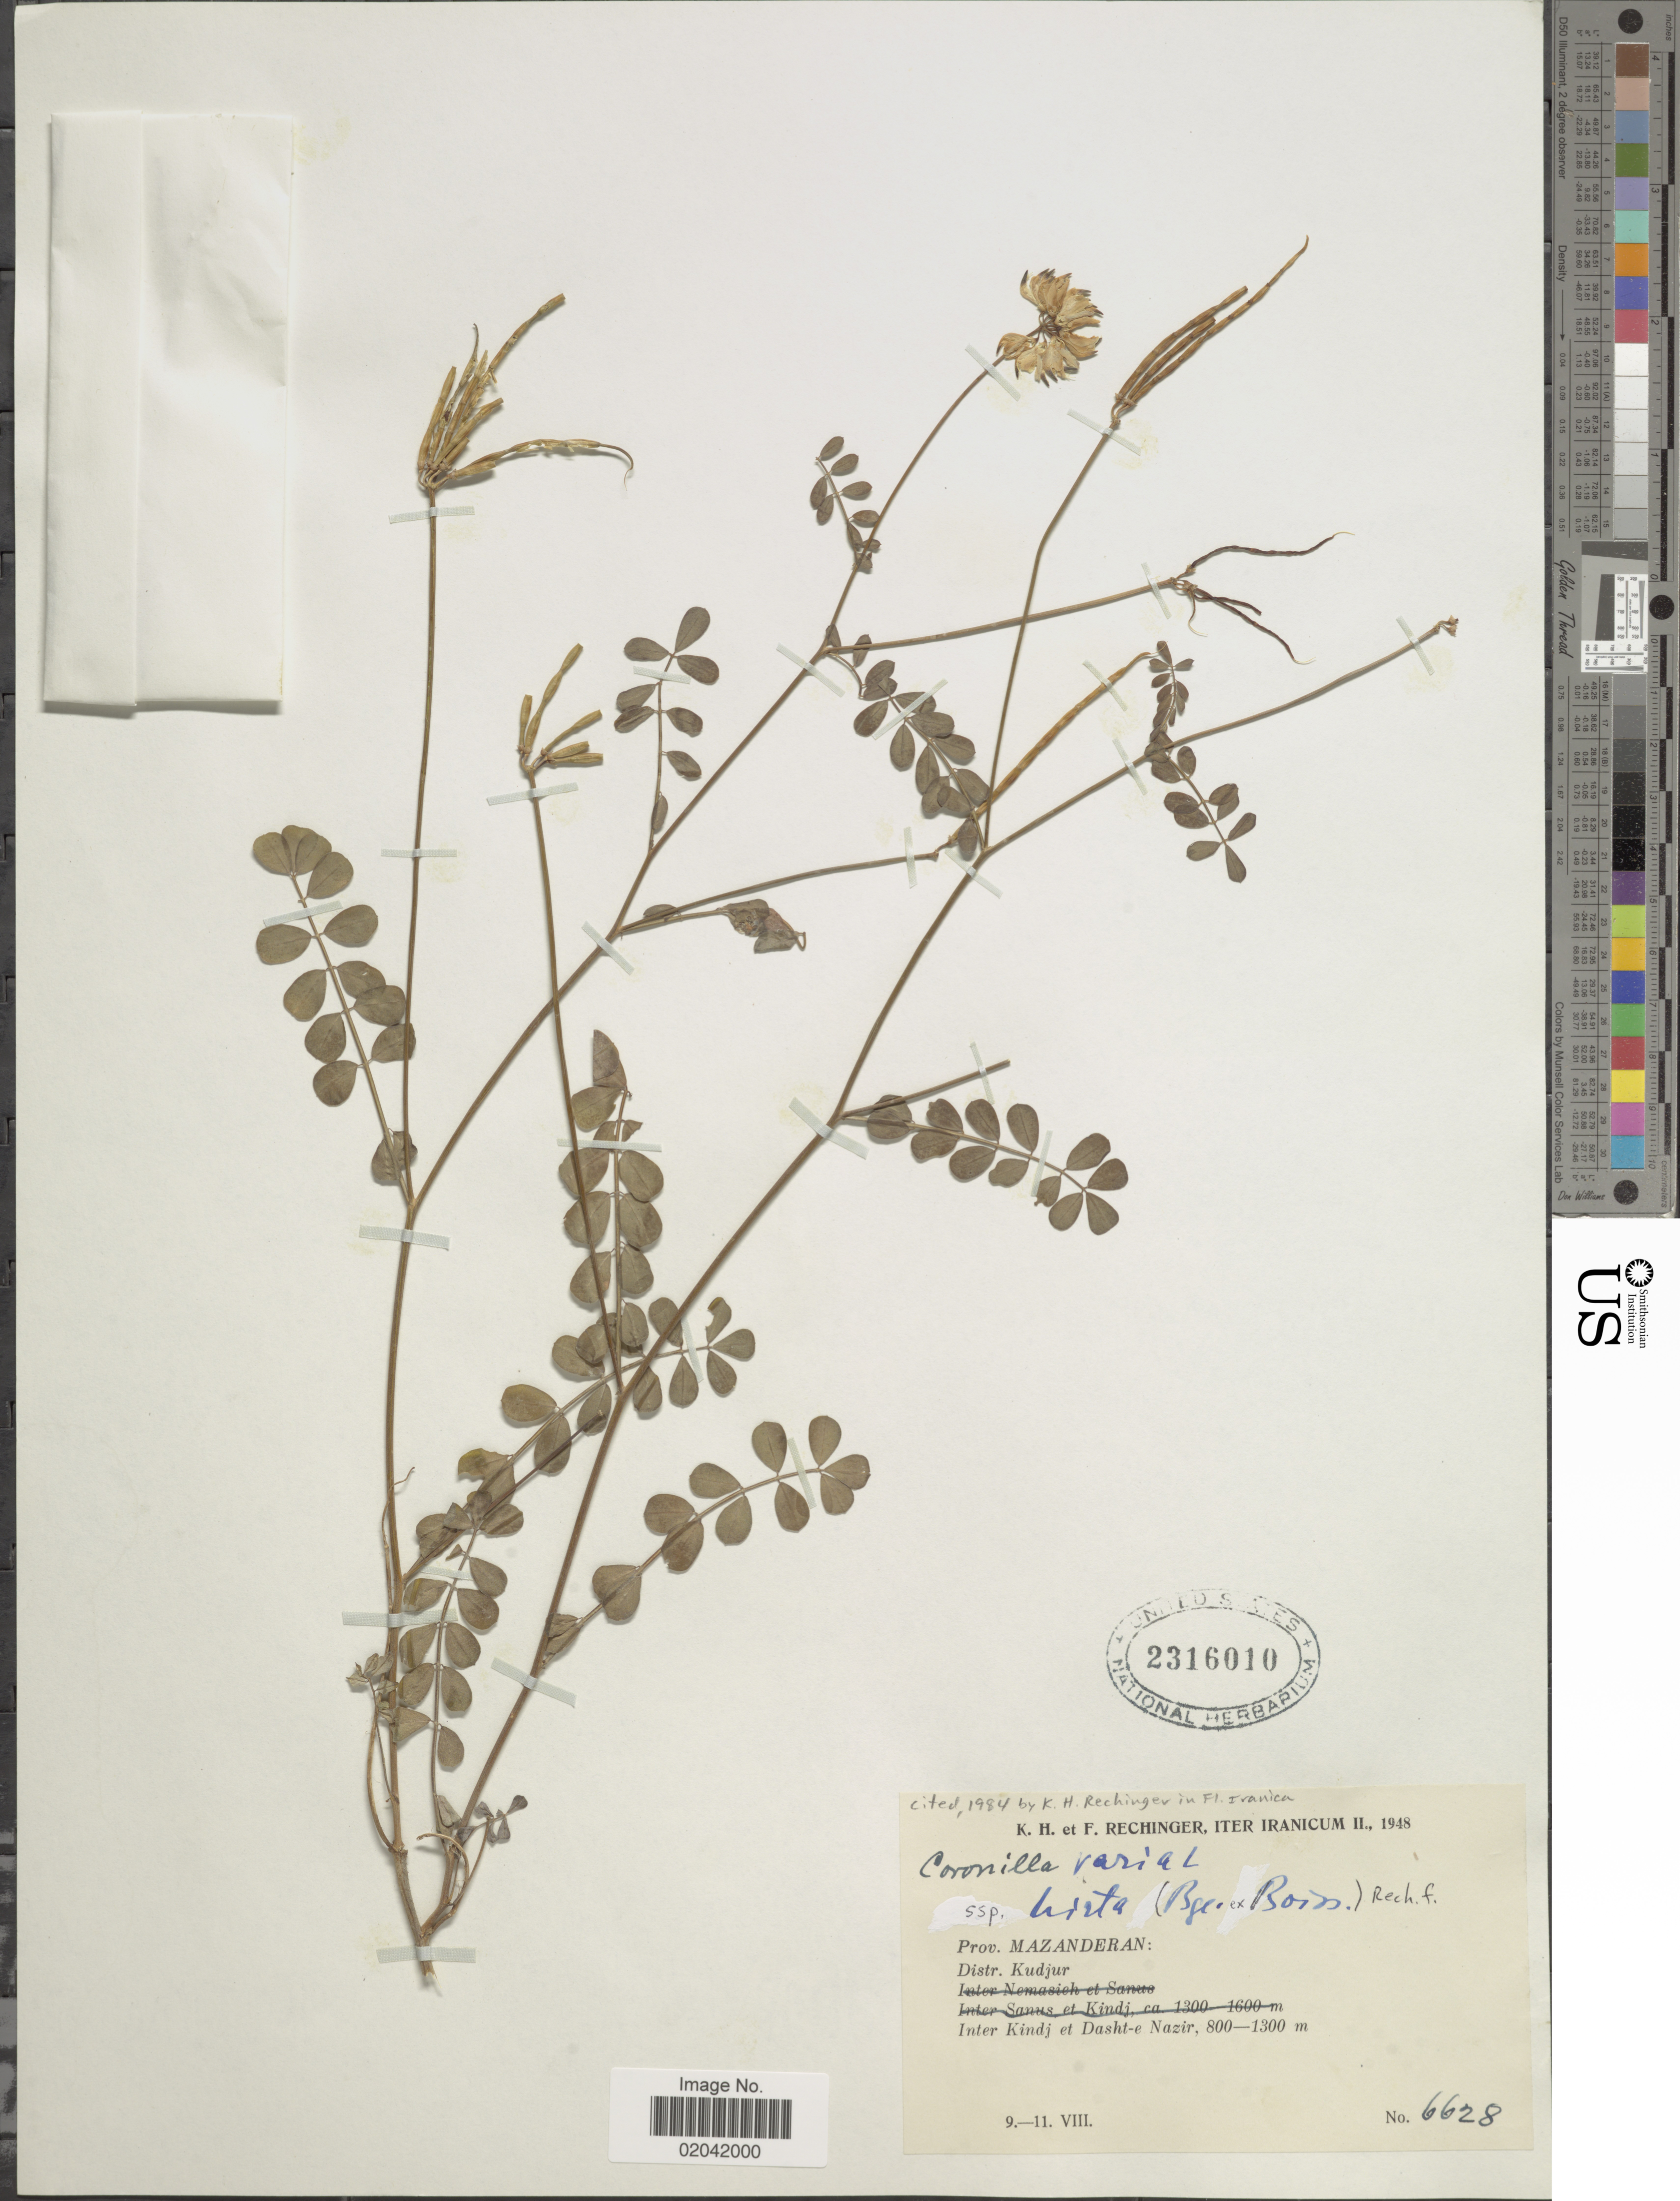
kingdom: Plantae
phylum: Tracheophyta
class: Magnoliopsida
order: Fabales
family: Fabaceae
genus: Coronilla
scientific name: Coronilla varia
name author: L.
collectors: K. H. Rechinger & F. Rechinger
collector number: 6628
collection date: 1948-08-09/1948-08-11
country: Iran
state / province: Mazandaran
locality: Prov. Mazanderan, Distr. Kudjur, Inter Kindj et Dasht-e Nazir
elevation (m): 800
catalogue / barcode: US 2316010